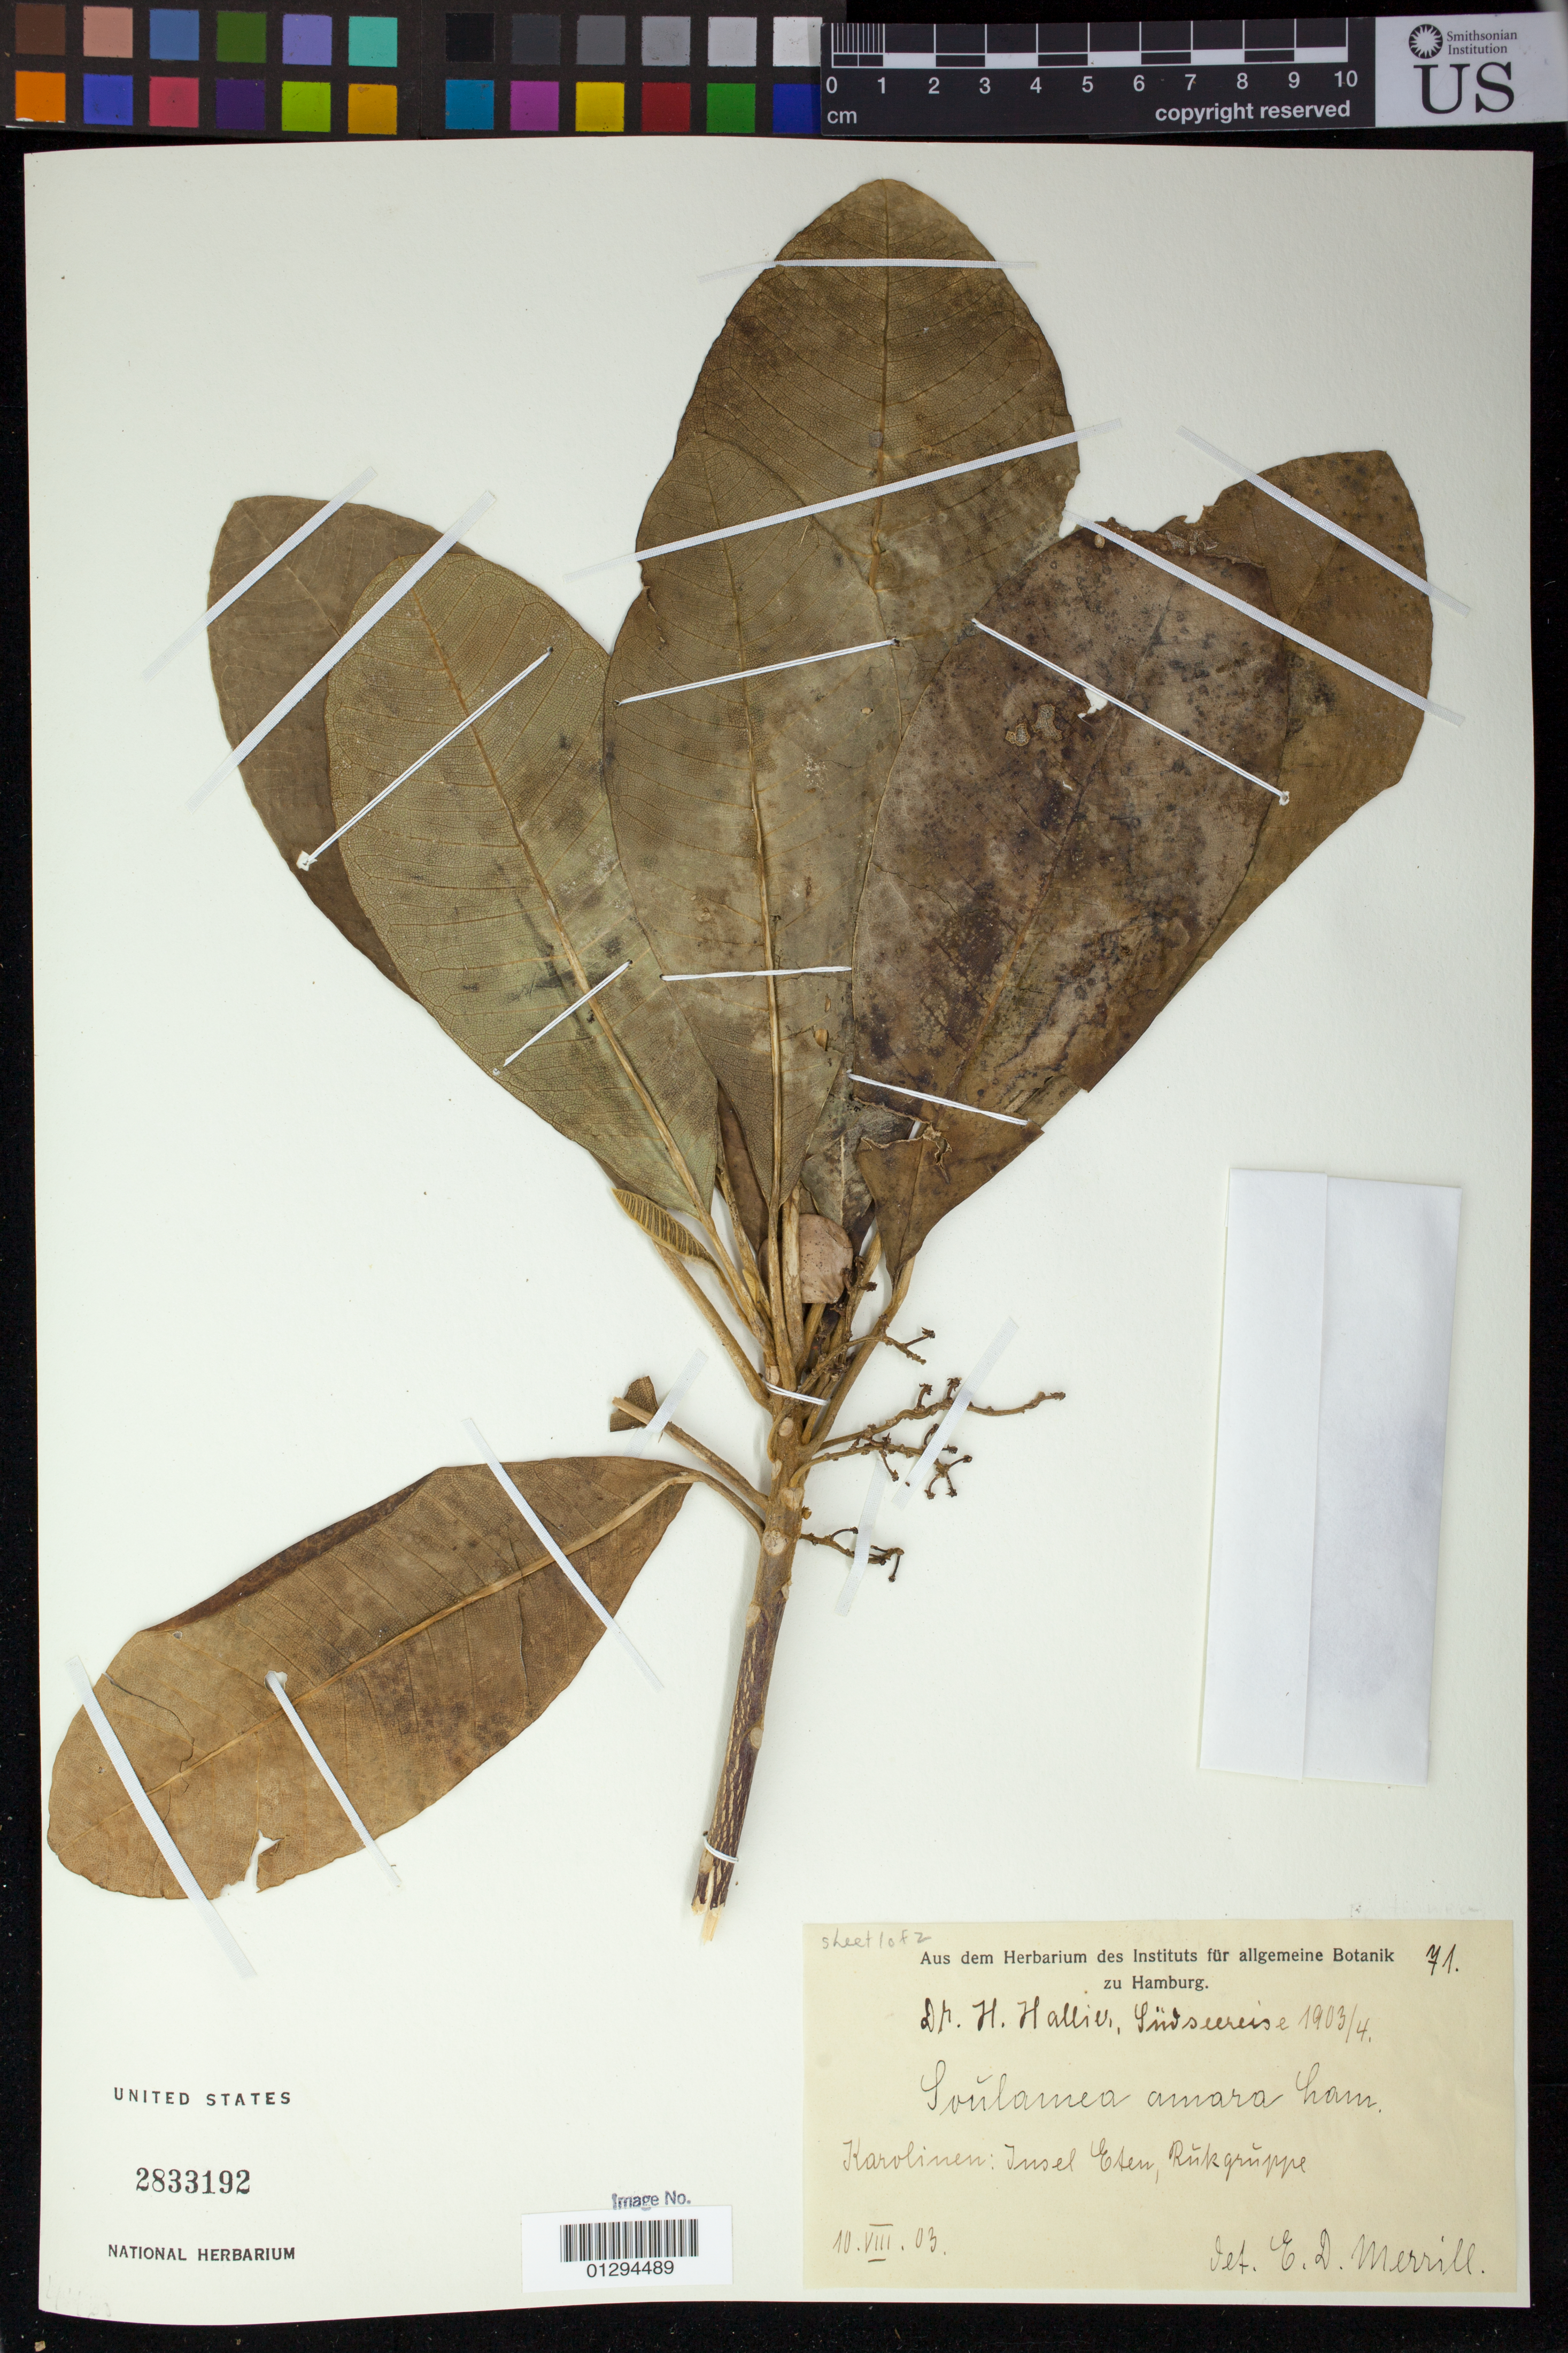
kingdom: Plantae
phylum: Tracheophyta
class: Magnoliopsida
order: Sapindales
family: Simaroubaceae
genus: Soulamea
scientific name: Soulamea amara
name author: Lam.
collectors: H. G. Hallier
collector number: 71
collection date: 1903-08-10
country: Micronesia, Federated States of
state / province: Truk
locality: Karolinen: Insel Eten [Etten], Rukgruppe [Chuuk Lagoon]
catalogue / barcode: US 2833192